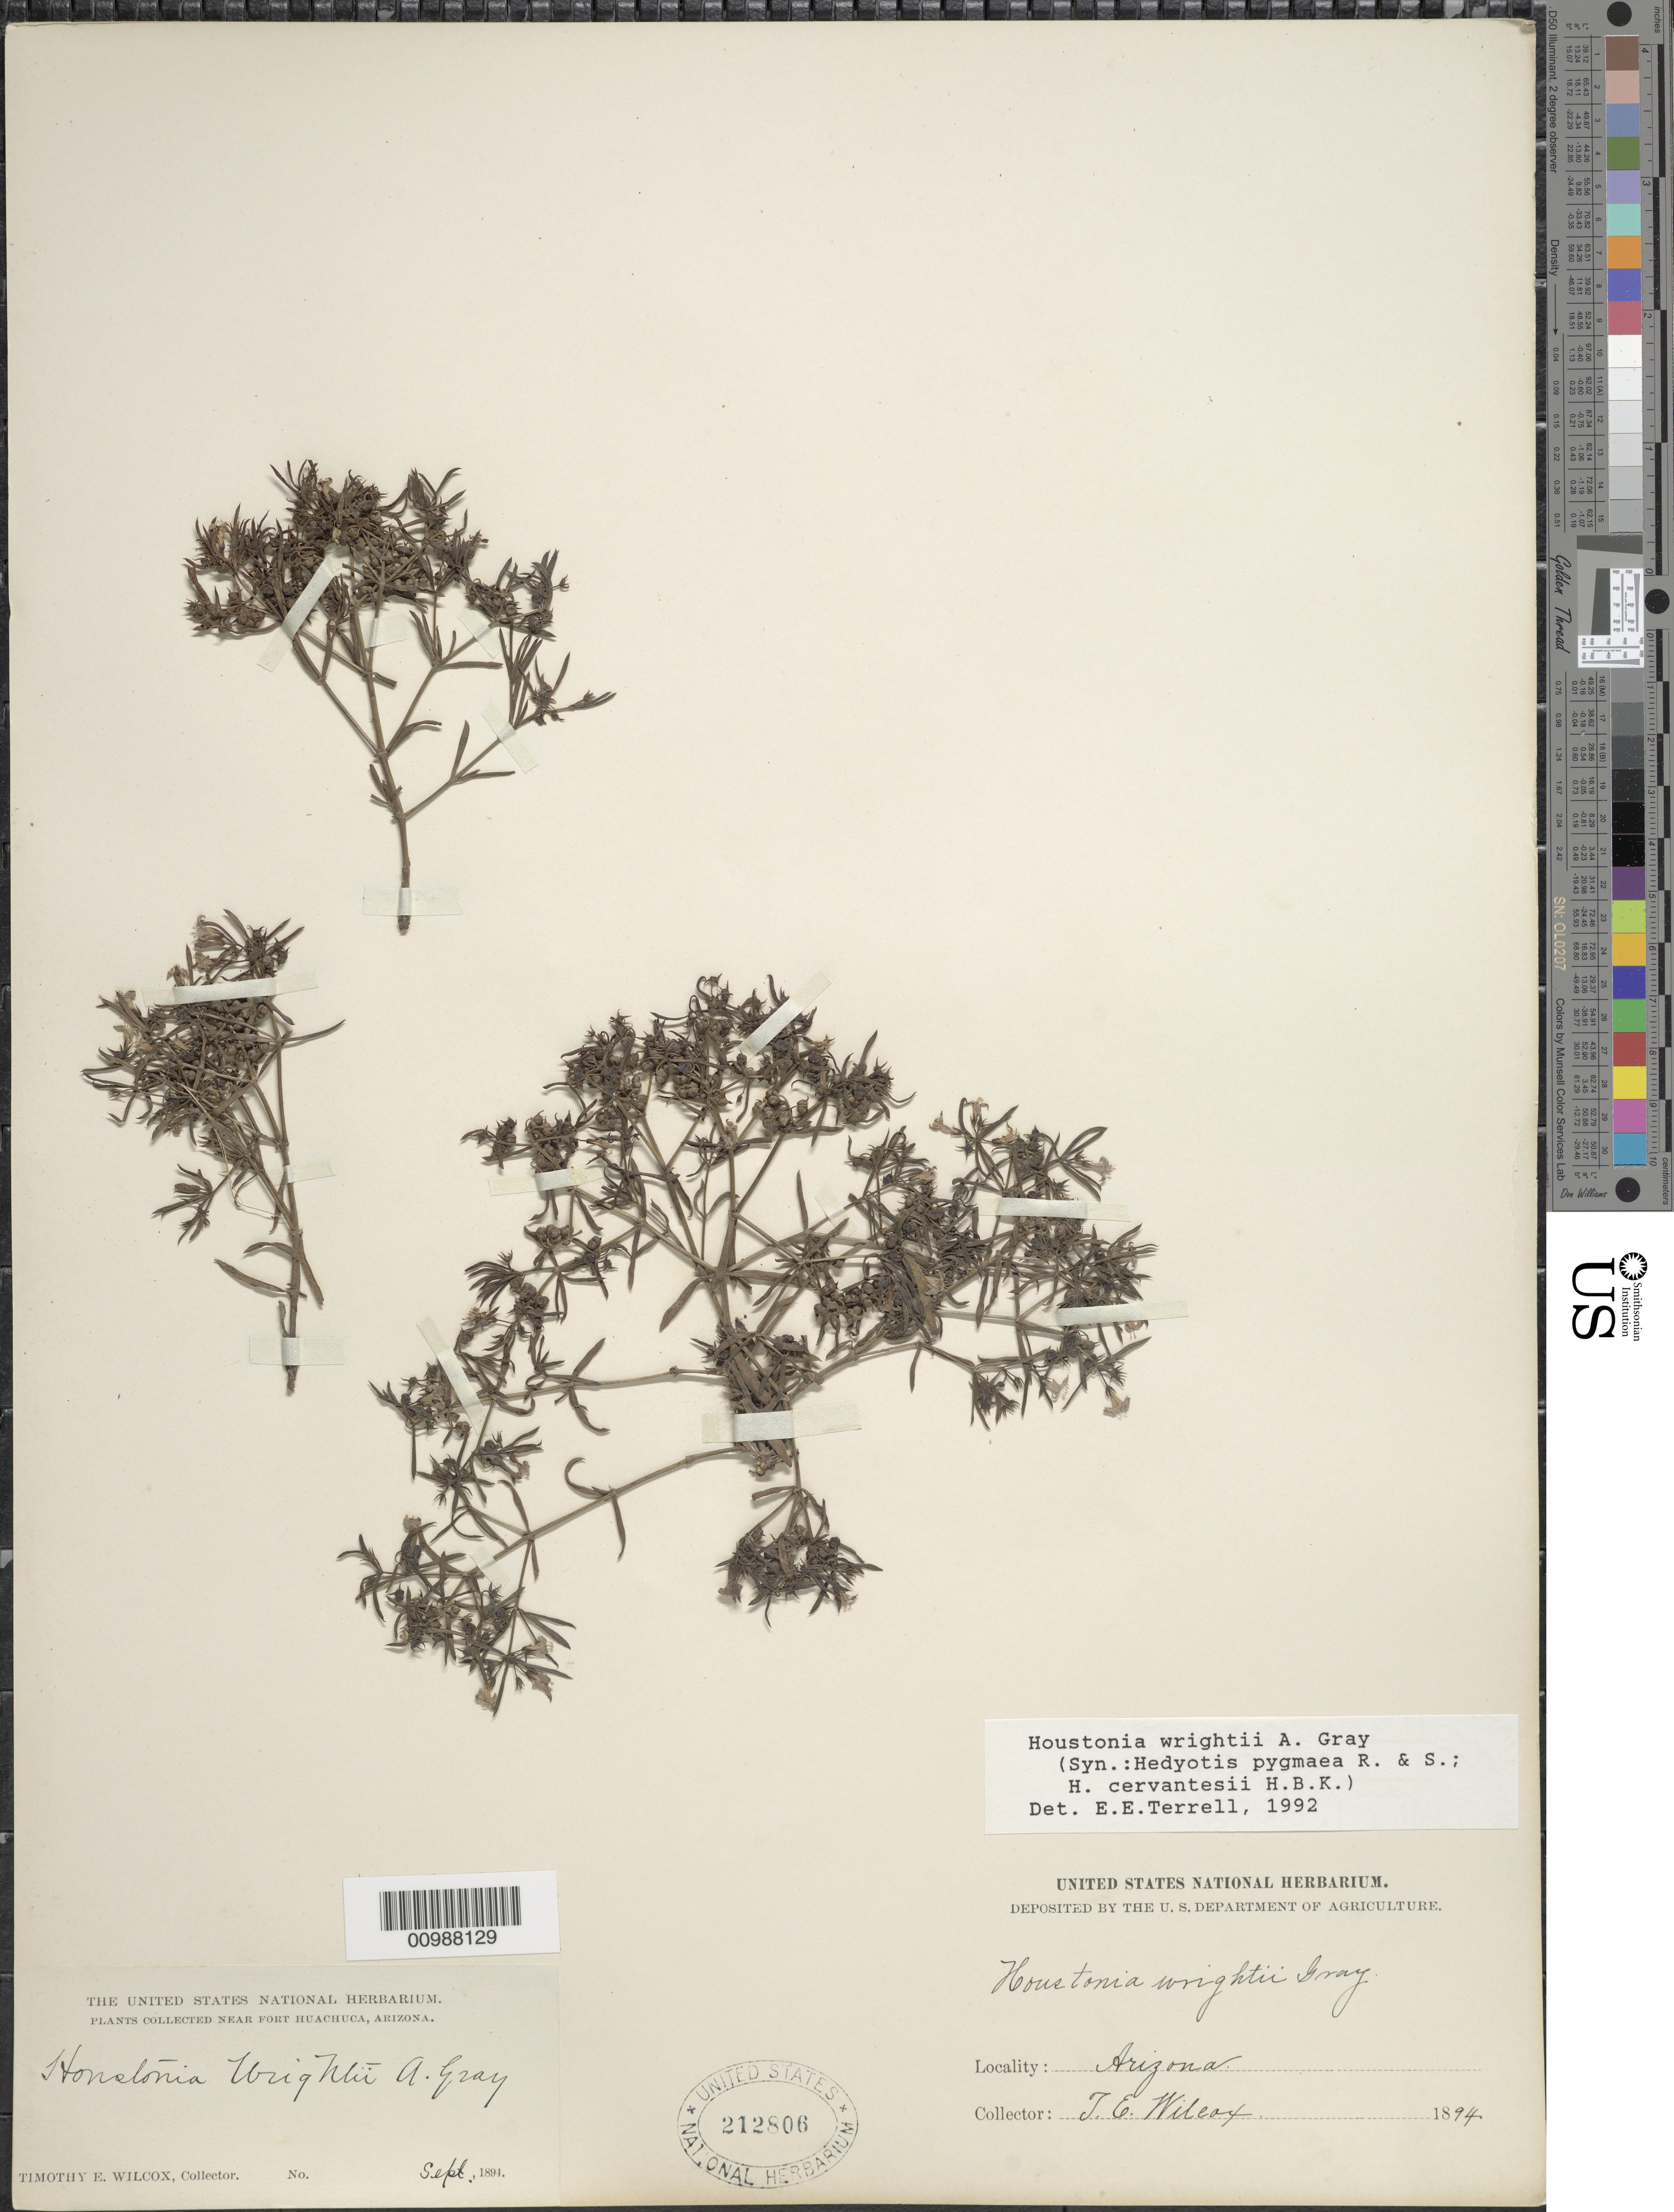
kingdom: Plantae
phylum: Tracheophyta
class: Magnoliopsida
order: Gentianales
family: Rubiaceae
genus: Houstonia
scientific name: Houstonia wrightii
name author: (A. Gray) A. Gray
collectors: T. E. Wilcox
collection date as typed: Sep 1894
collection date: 1894-09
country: United States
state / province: Arizona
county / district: Cochise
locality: Fort Huachuca.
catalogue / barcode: US 212806